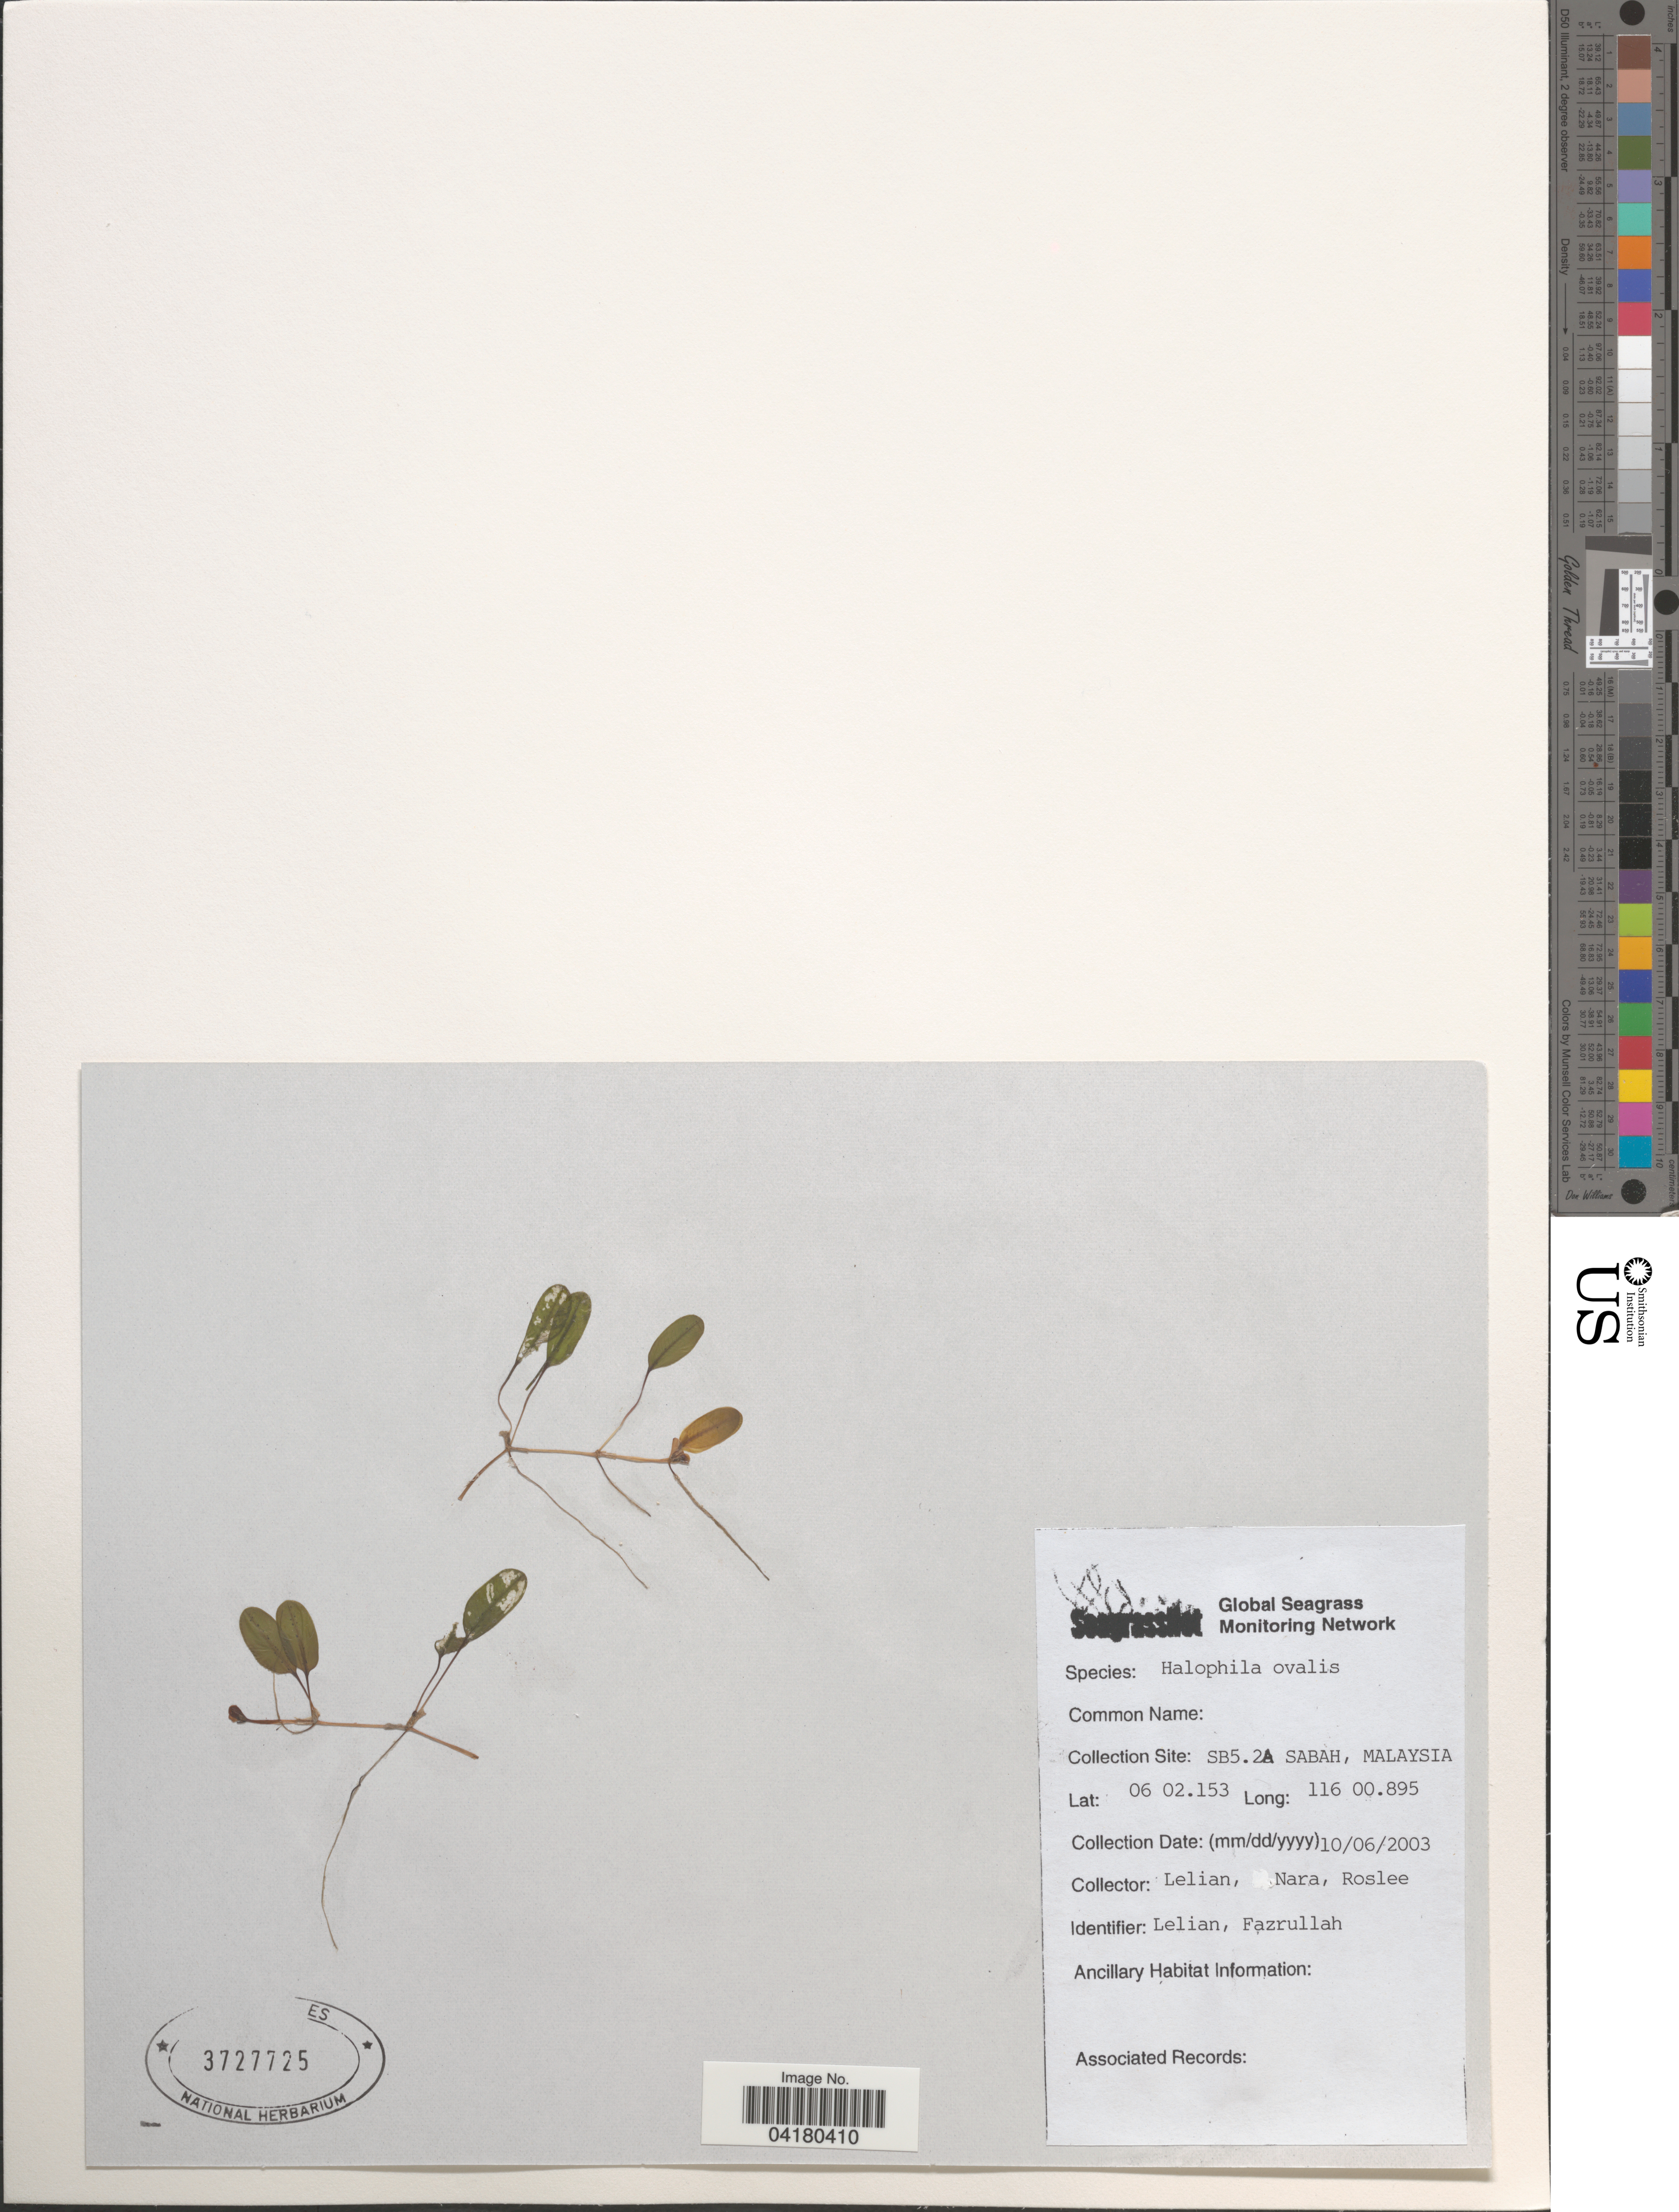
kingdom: Plantae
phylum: Tracheophyta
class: Liliopsida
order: Alismatales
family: Hydrocharitaceae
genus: Halophila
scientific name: Halophila ovalis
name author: (R. Br.) Hook. f.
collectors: Lelian, Nara & Roslee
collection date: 2003-06-10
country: Malaysia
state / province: Sabah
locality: Collection Site: SB5.2A.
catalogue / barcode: US 3727725